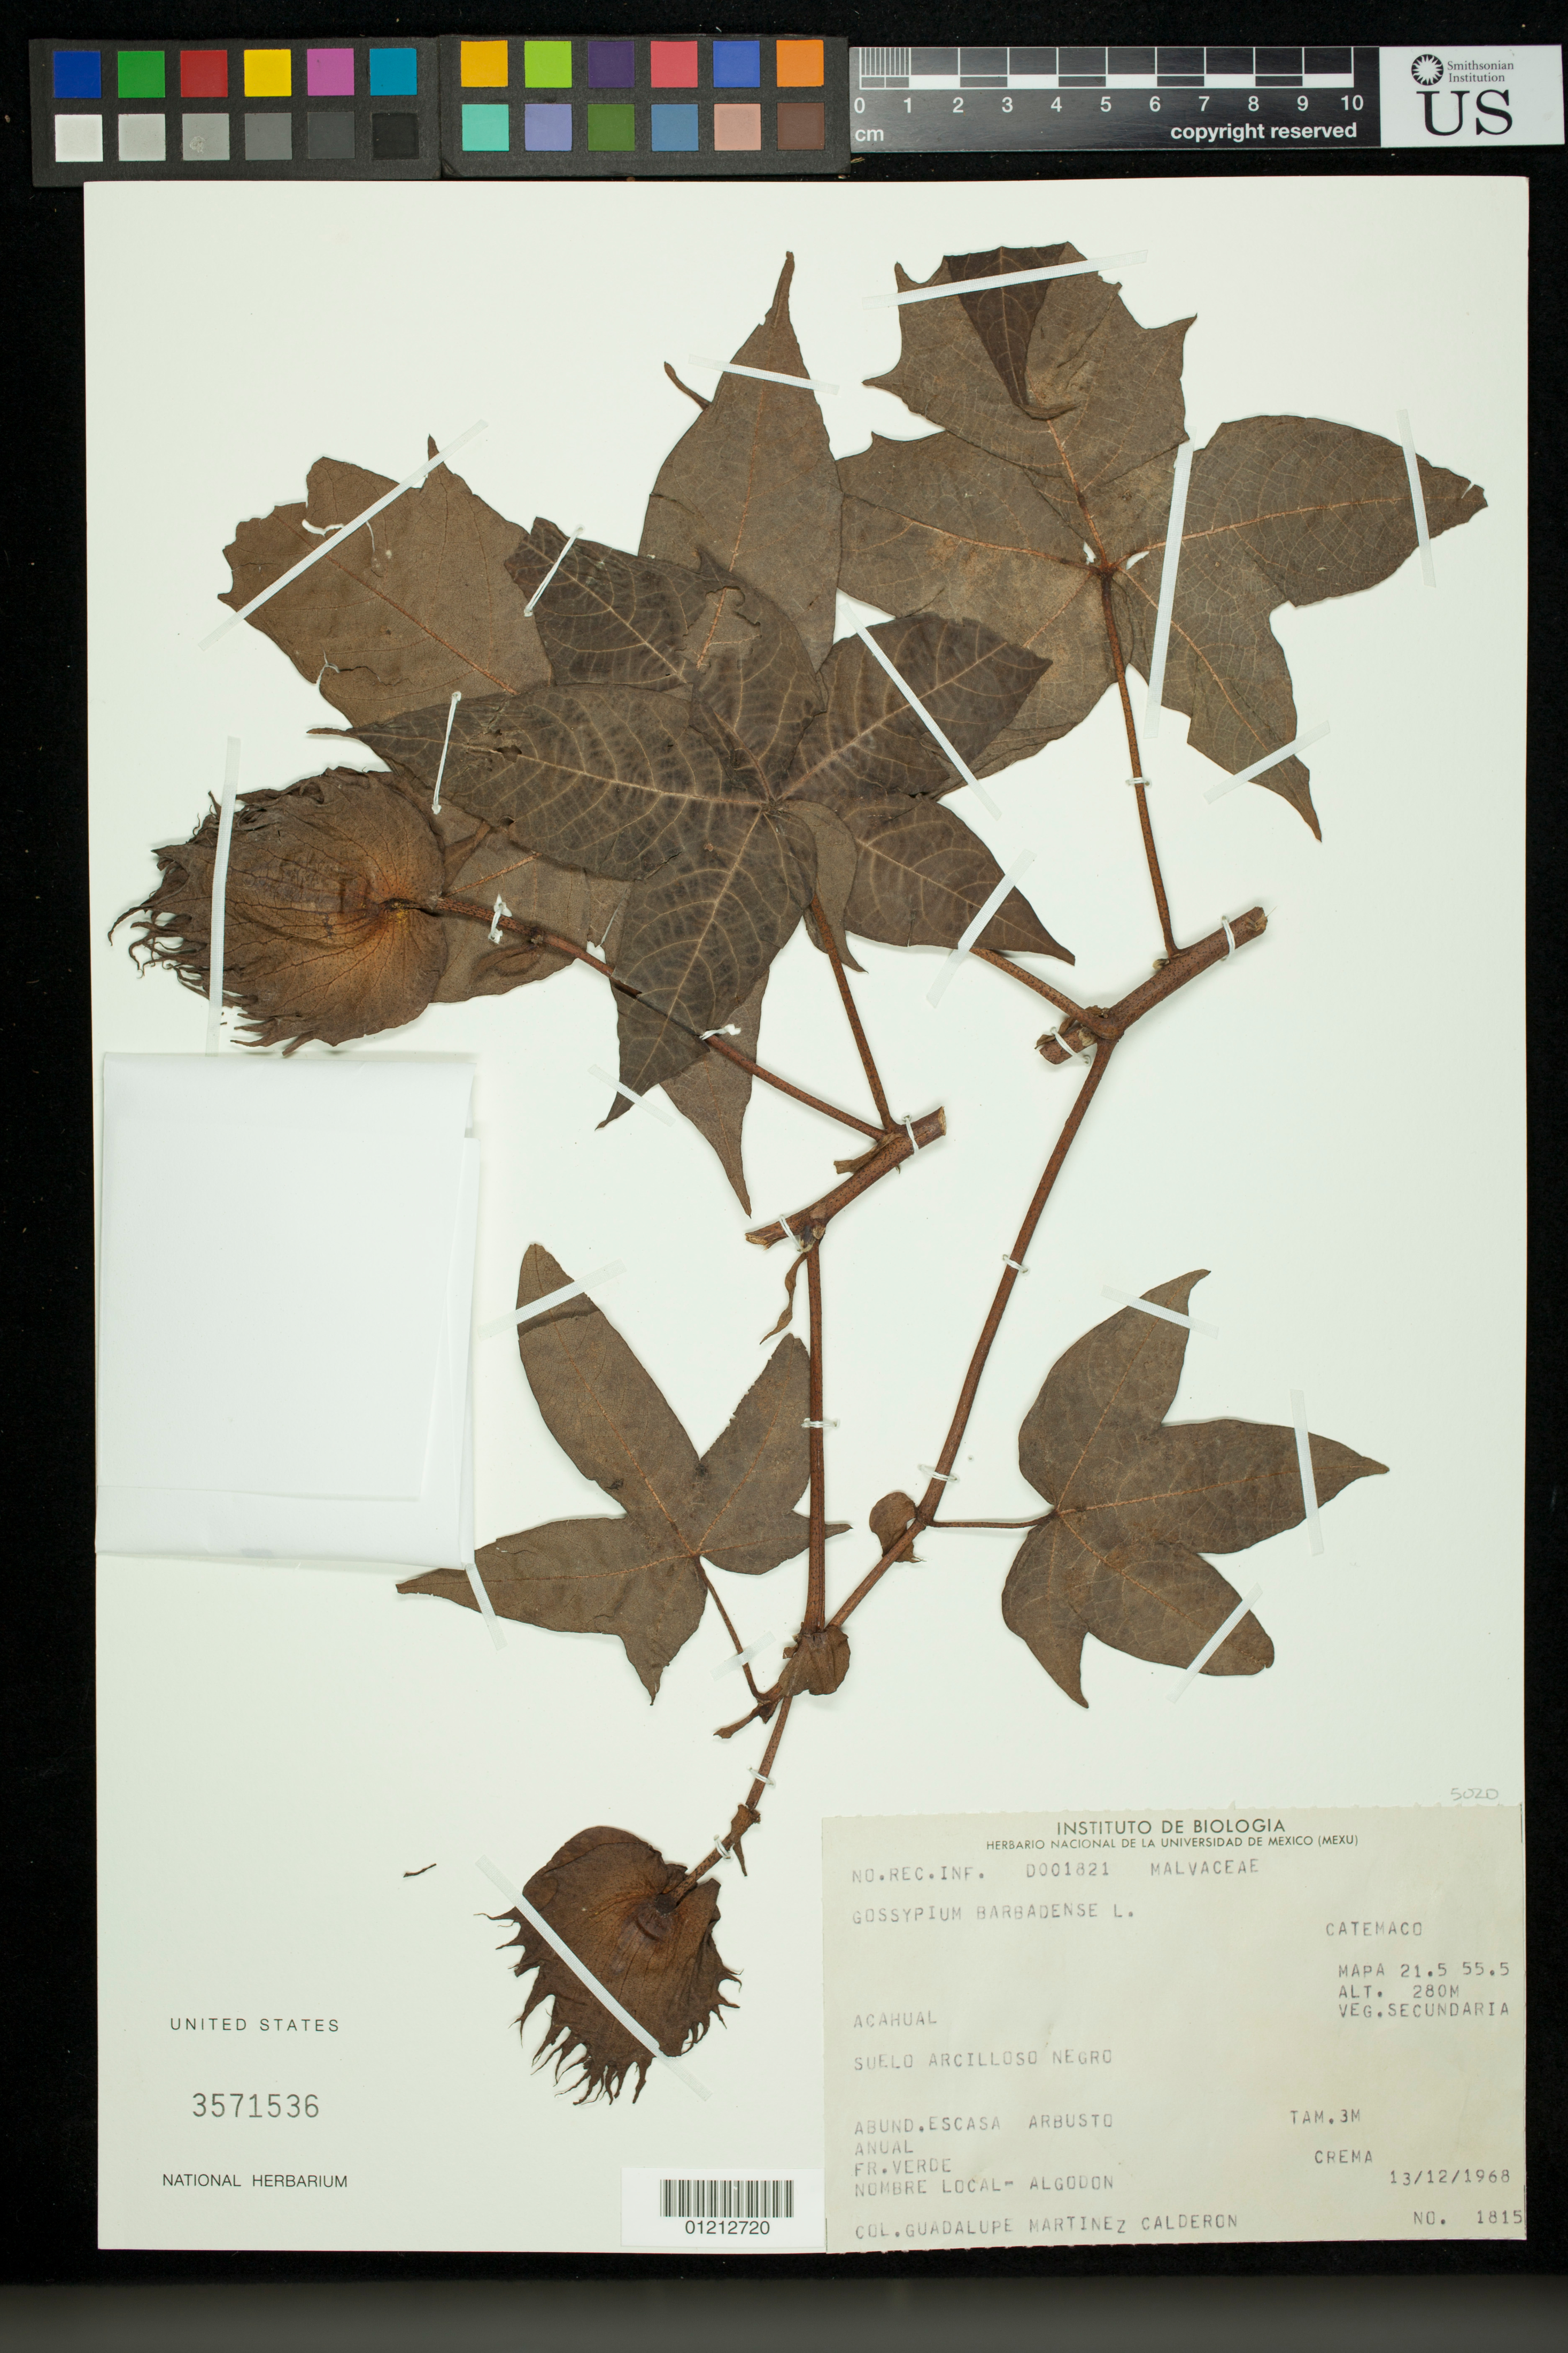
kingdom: Plantae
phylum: Tracheophyta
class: Magnoliopsida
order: Malvales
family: Malvaceae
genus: Gossypium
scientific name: Gossypium barbadense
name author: L.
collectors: G. M. Calderon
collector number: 1815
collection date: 1968-12-13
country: Mexico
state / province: Veracruz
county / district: Catemaco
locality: Acahual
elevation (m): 280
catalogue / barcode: US 3571536